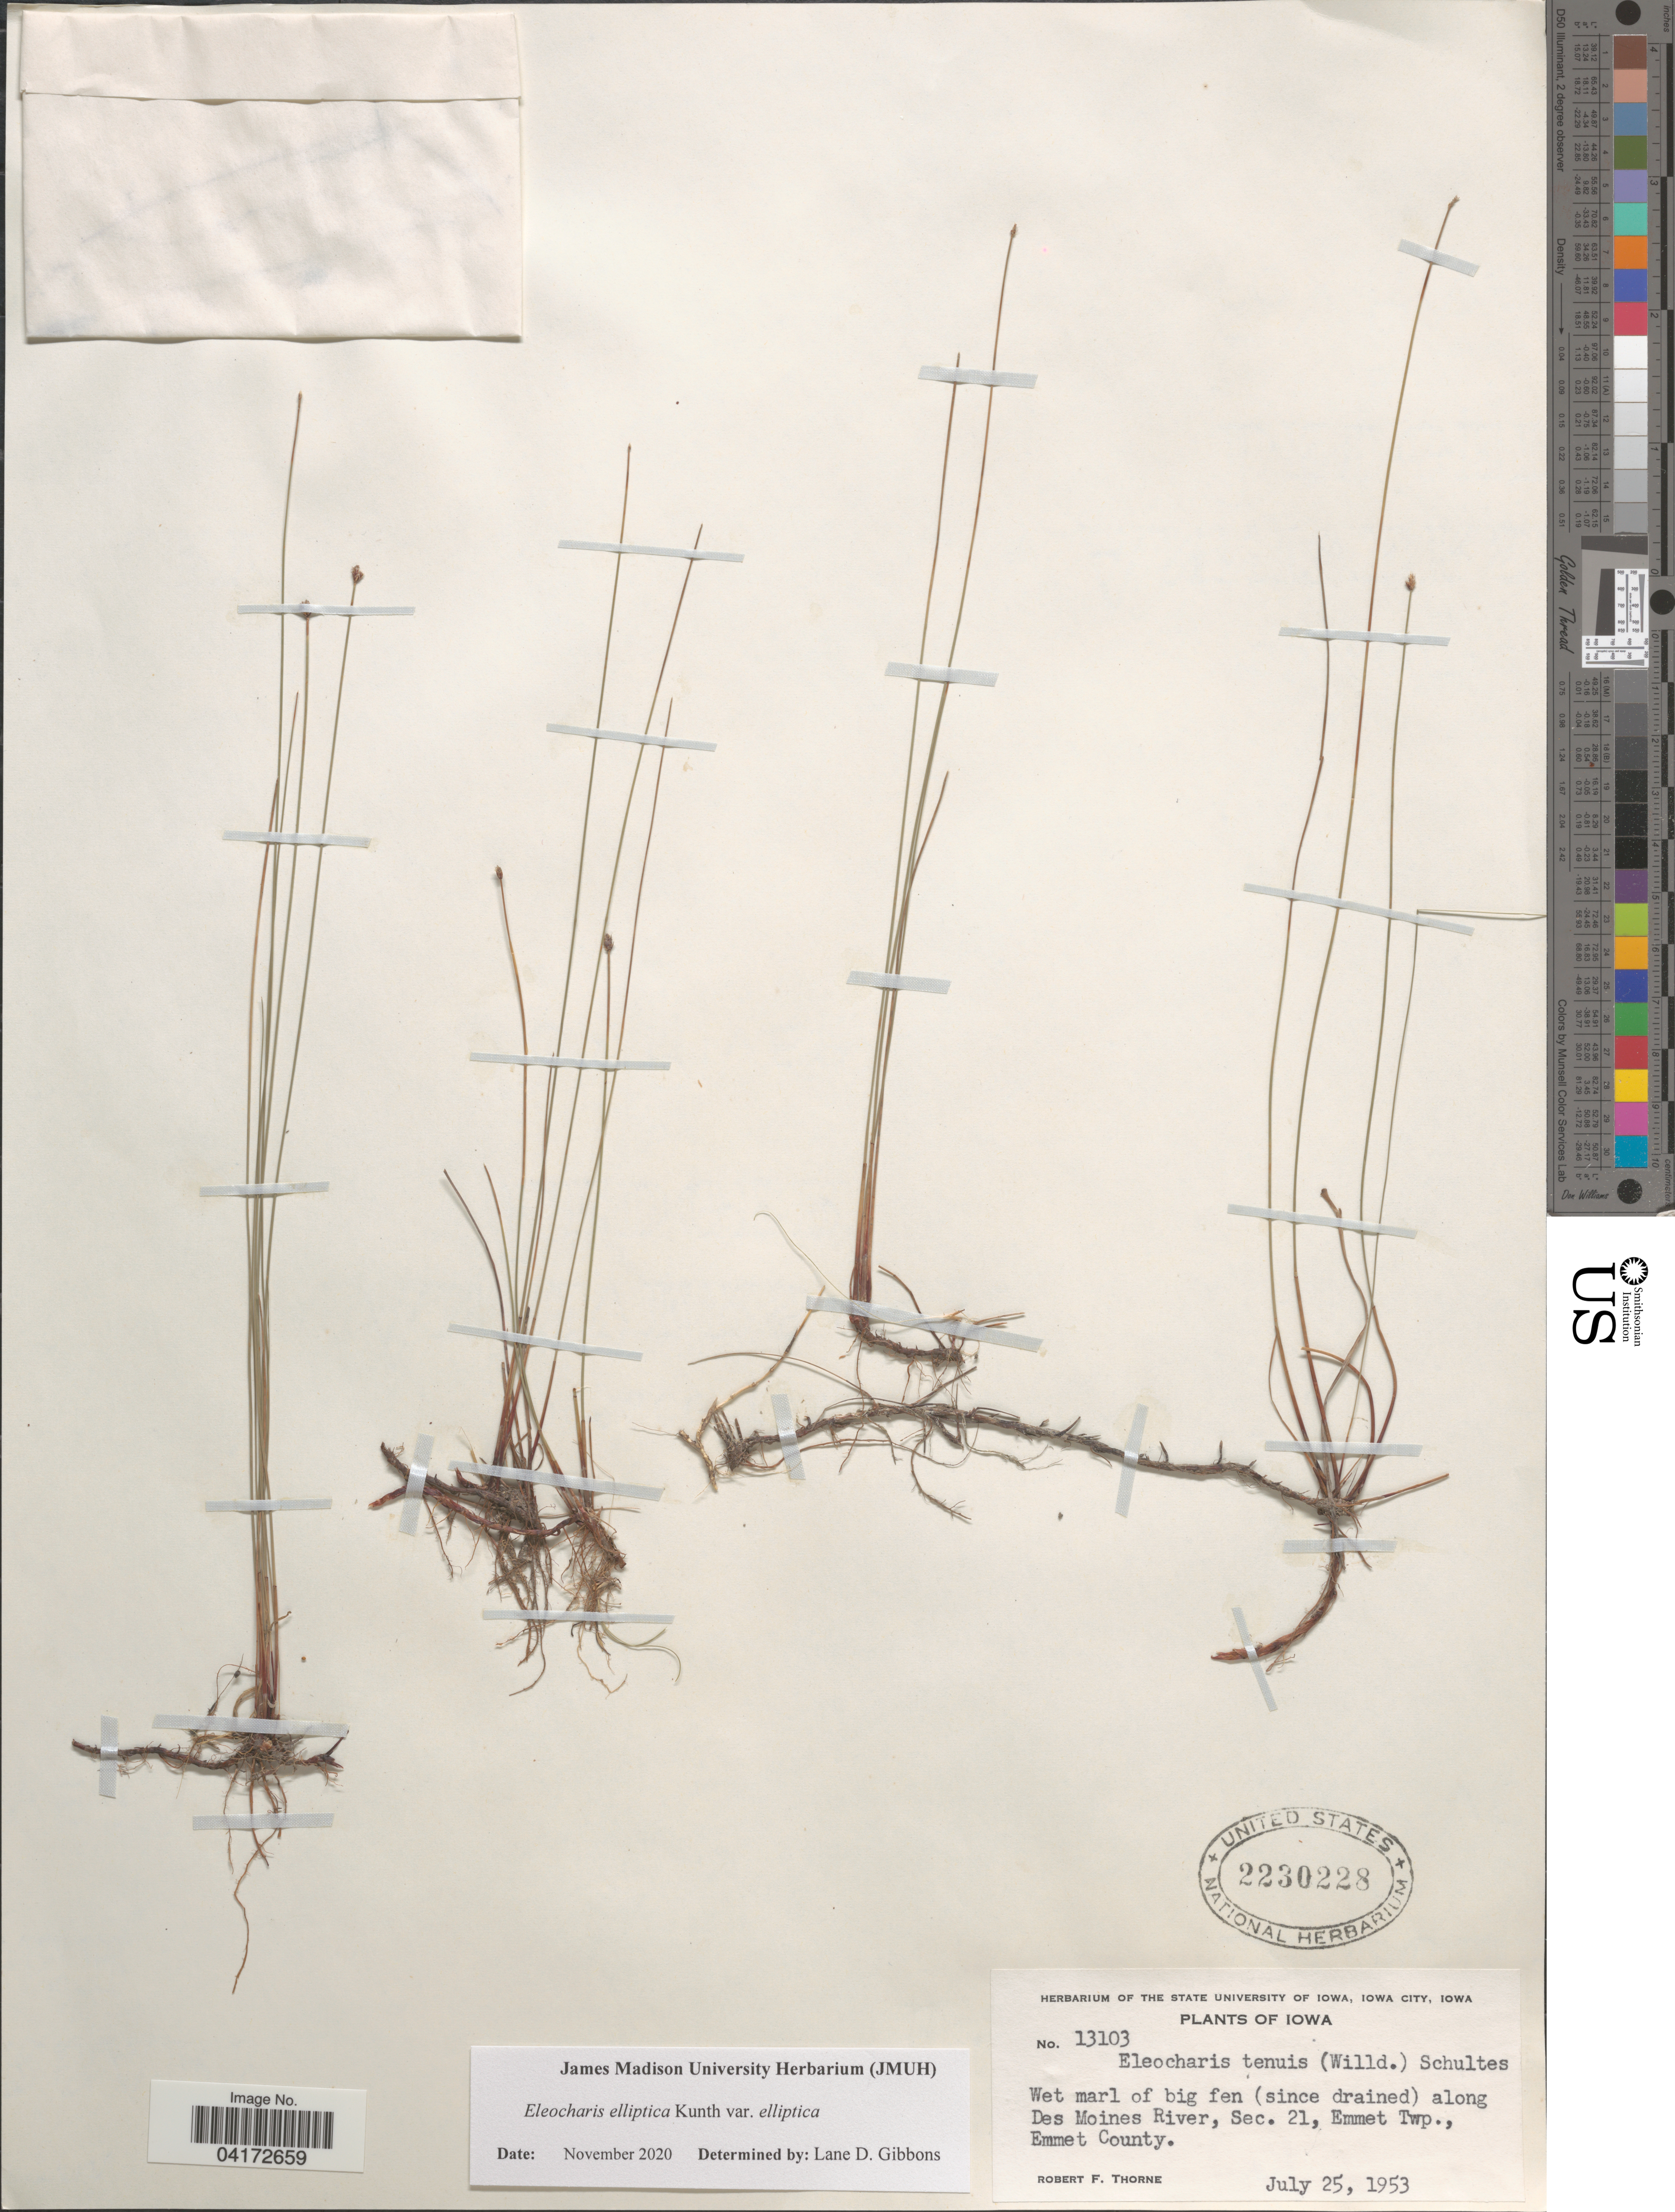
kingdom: Plantae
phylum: Tracheophyta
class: Liliopsida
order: Poales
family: Cyperaceae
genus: Eleocharis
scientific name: Eleocharis elliptica var. elliptica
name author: Kunth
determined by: Gibbons, Lane D.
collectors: R. F. Thorne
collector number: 13103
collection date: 1953-07-25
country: United States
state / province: Iowa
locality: Wet marl of big fen (since drained) along Des Moines River, Sec. 21, Emmet Twp., Emmet County.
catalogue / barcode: US 2230228